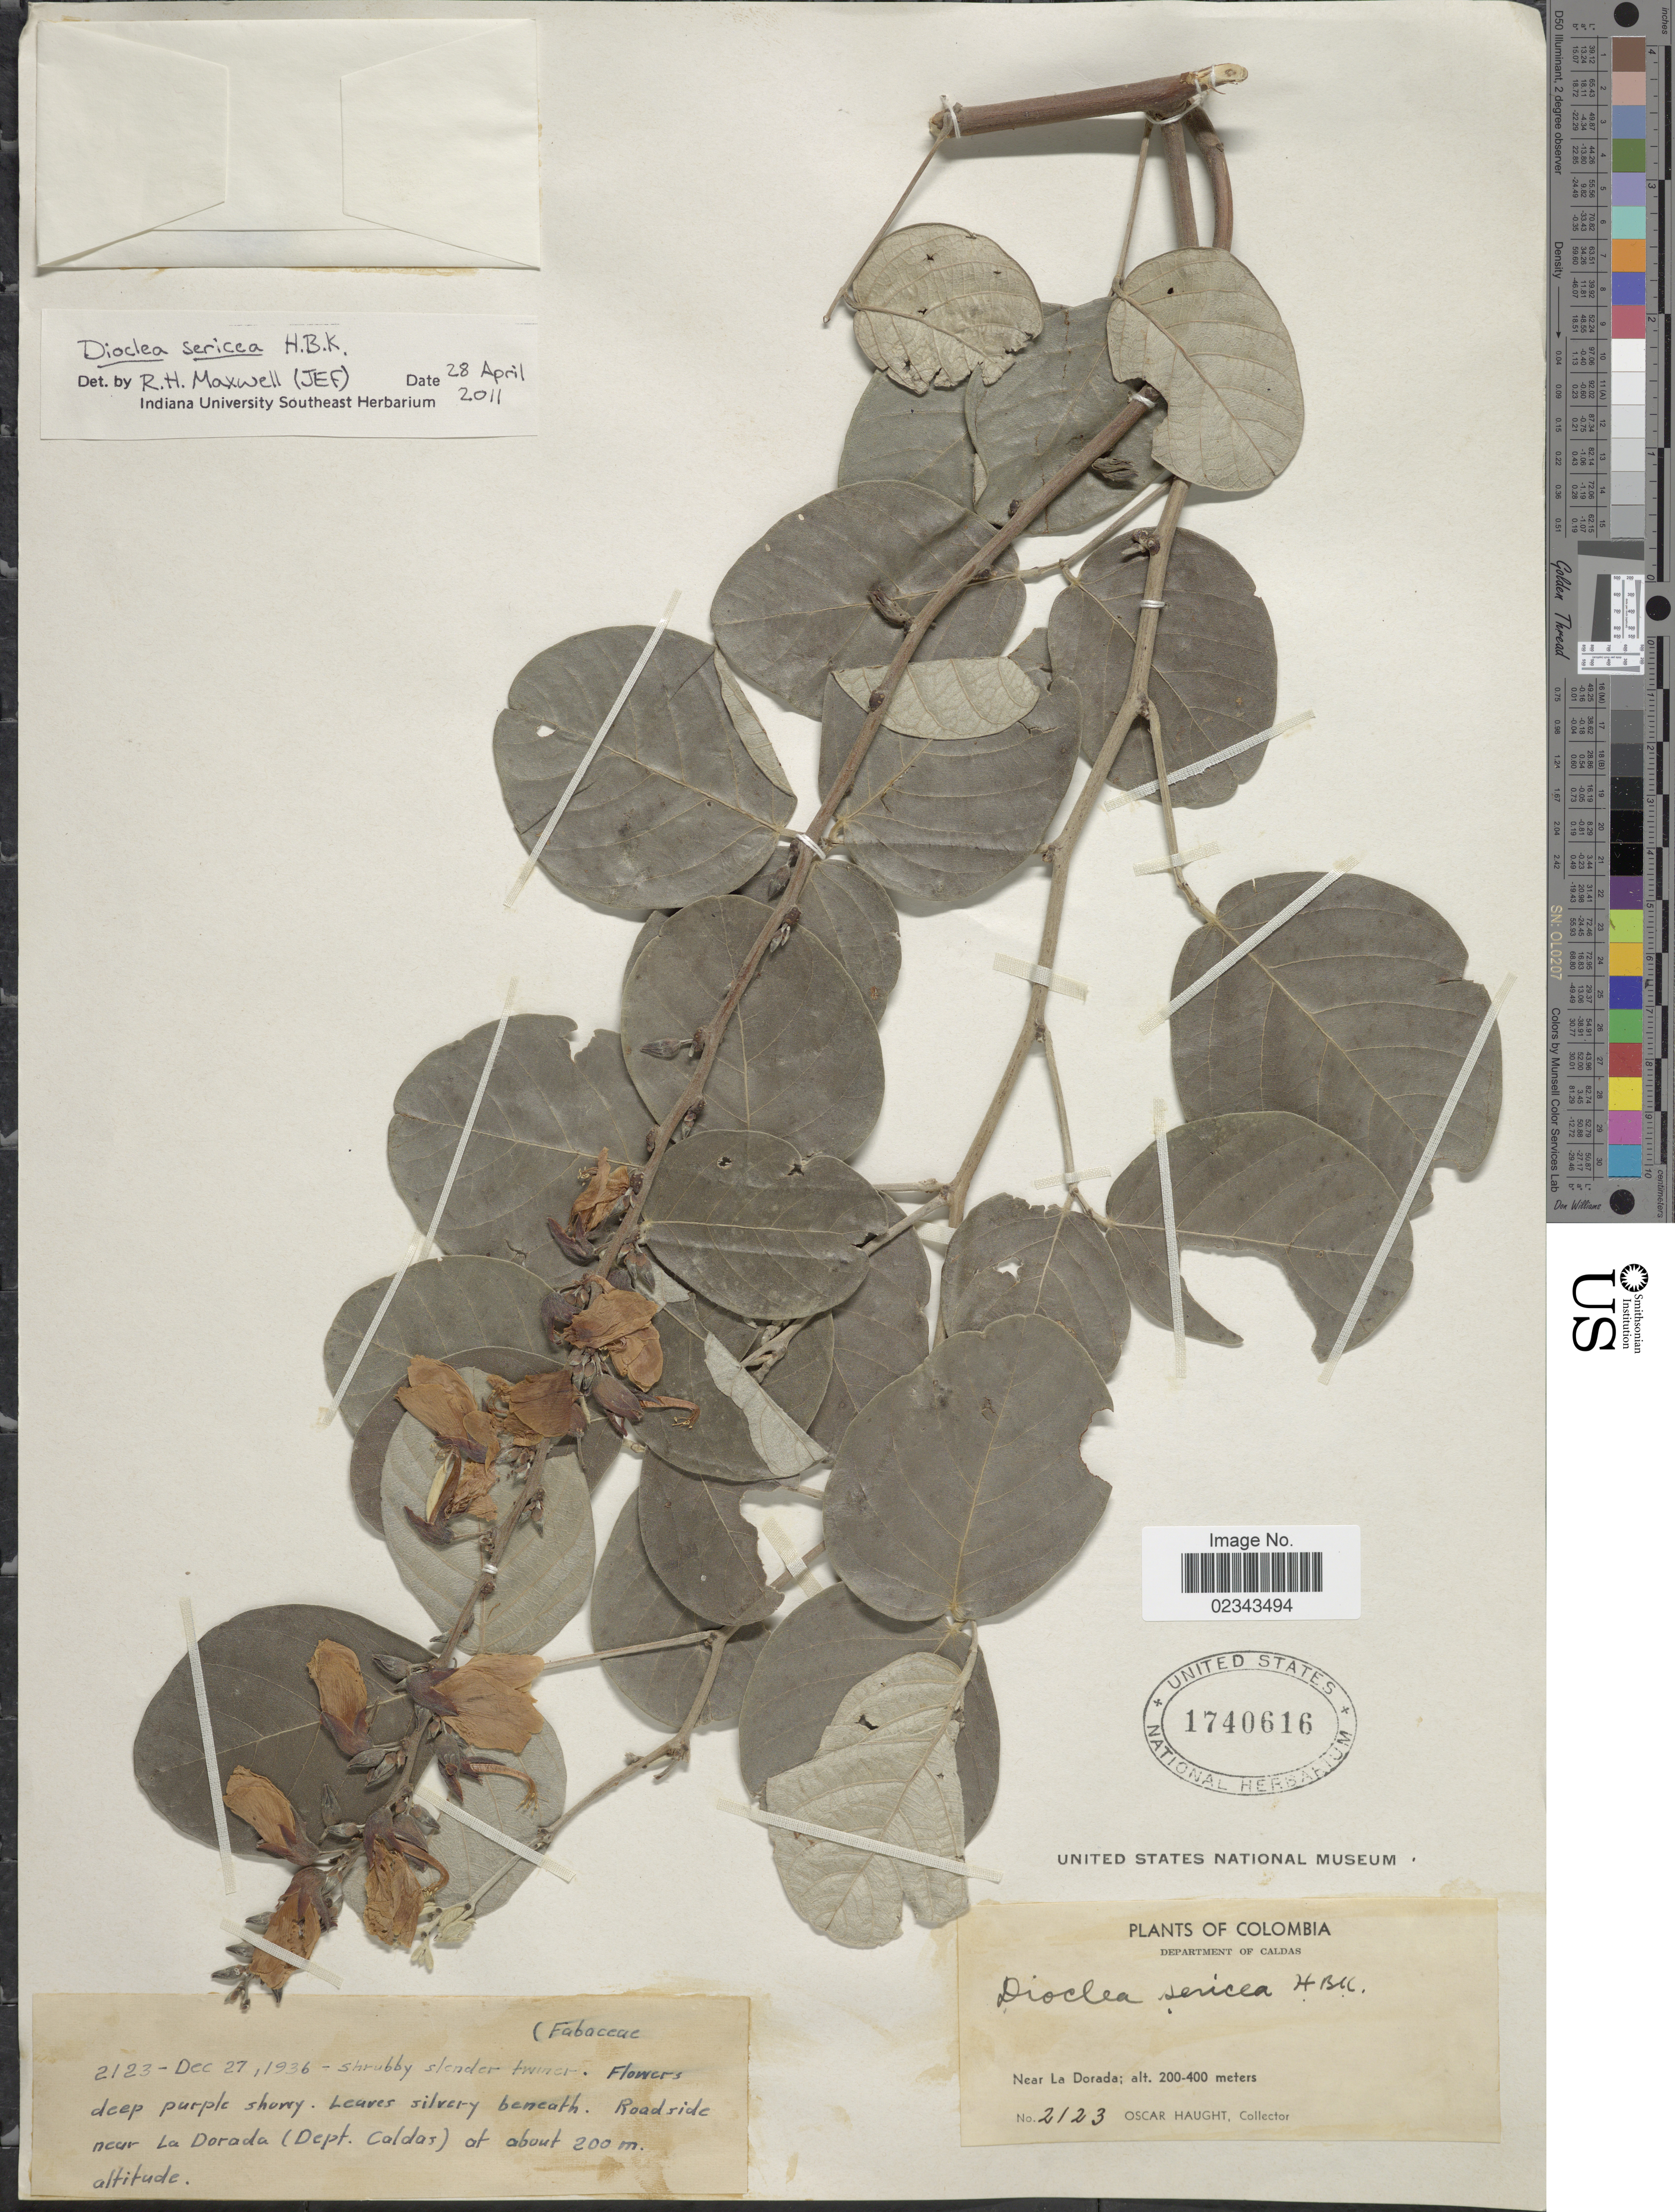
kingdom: Plantae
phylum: Tracheophyta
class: Magnoliopsida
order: Fabales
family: Fabaceae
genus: Dioclea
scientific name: Dioclea sericea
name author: Kunth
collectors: O. L. Haught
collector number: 2123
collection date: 1936-12-27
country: Colombia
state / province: Caldas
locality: Roadside near La Dorada.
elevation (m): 200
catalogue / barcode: US 1740616